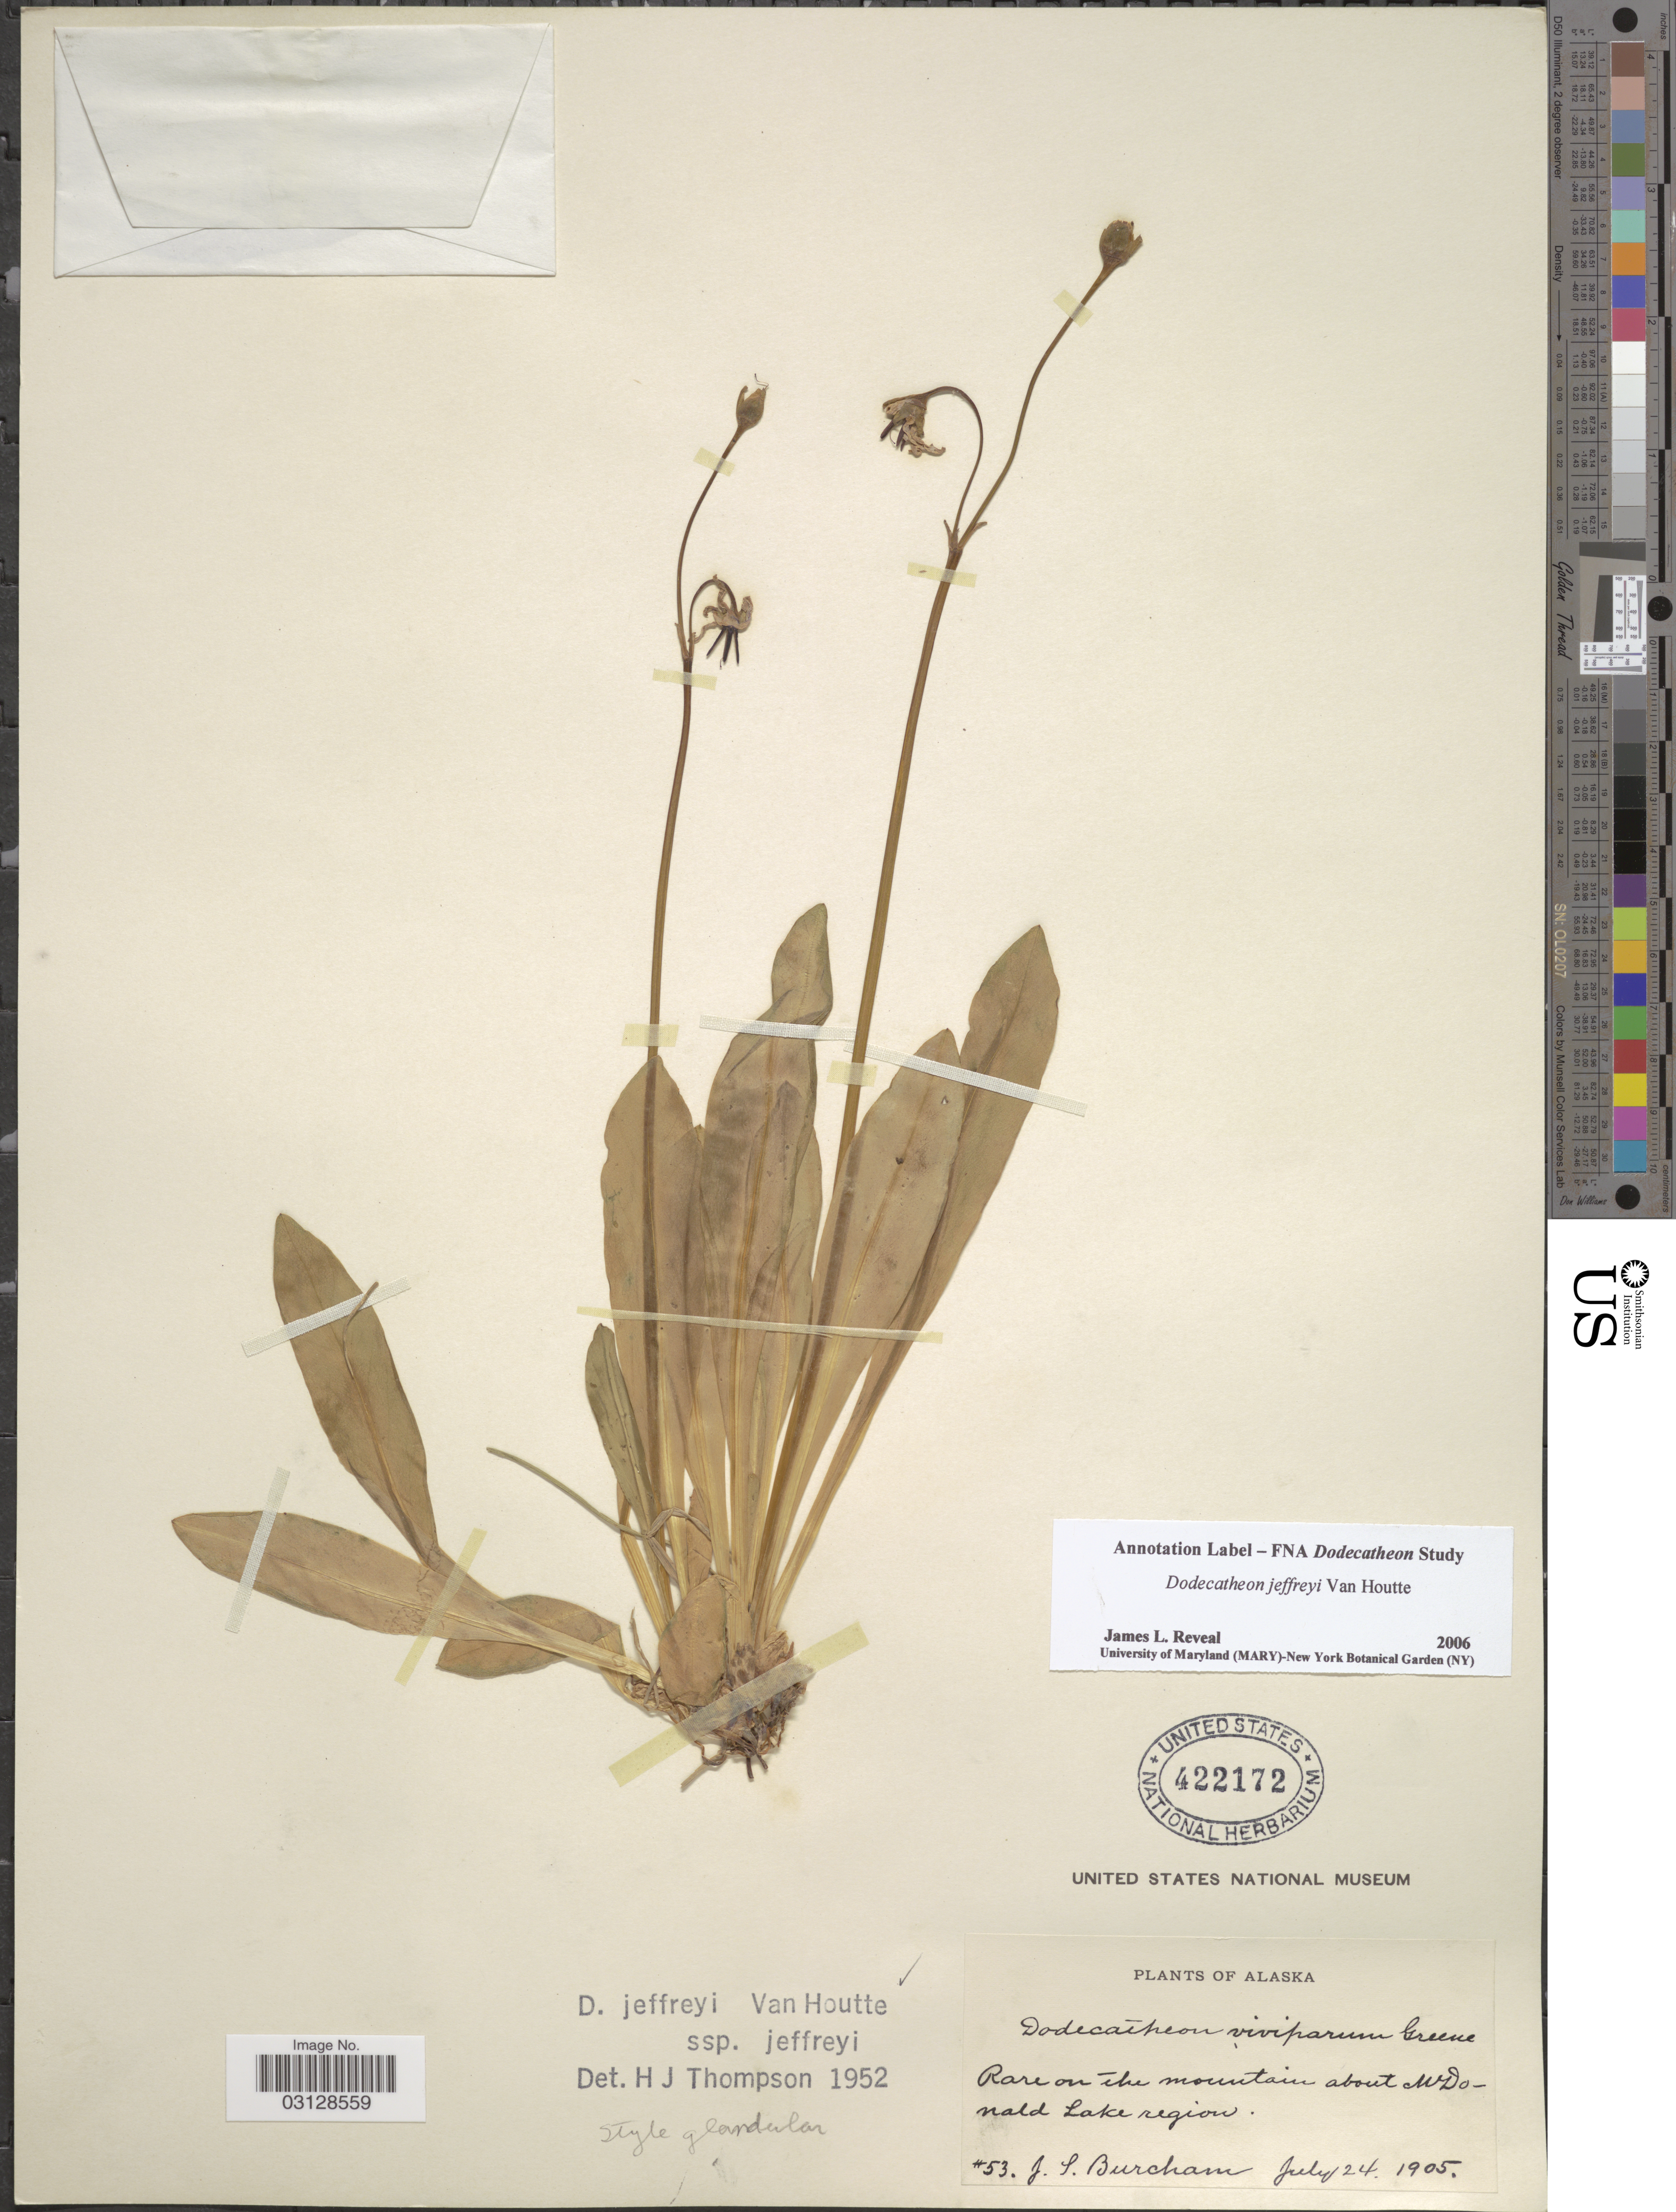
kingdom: Plantae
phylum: Tracheophyta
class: Magnoliopsida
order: Ericales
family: Primulaceae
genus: Dodecatheon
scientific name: Dodecatheon jeffreyi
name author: Van Houtte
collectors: J. Burcham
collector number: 53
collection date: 1905-07-24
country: United States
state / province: Alaska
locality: Rare on the mountain about McDonald Lake region.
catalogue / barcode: US 422172